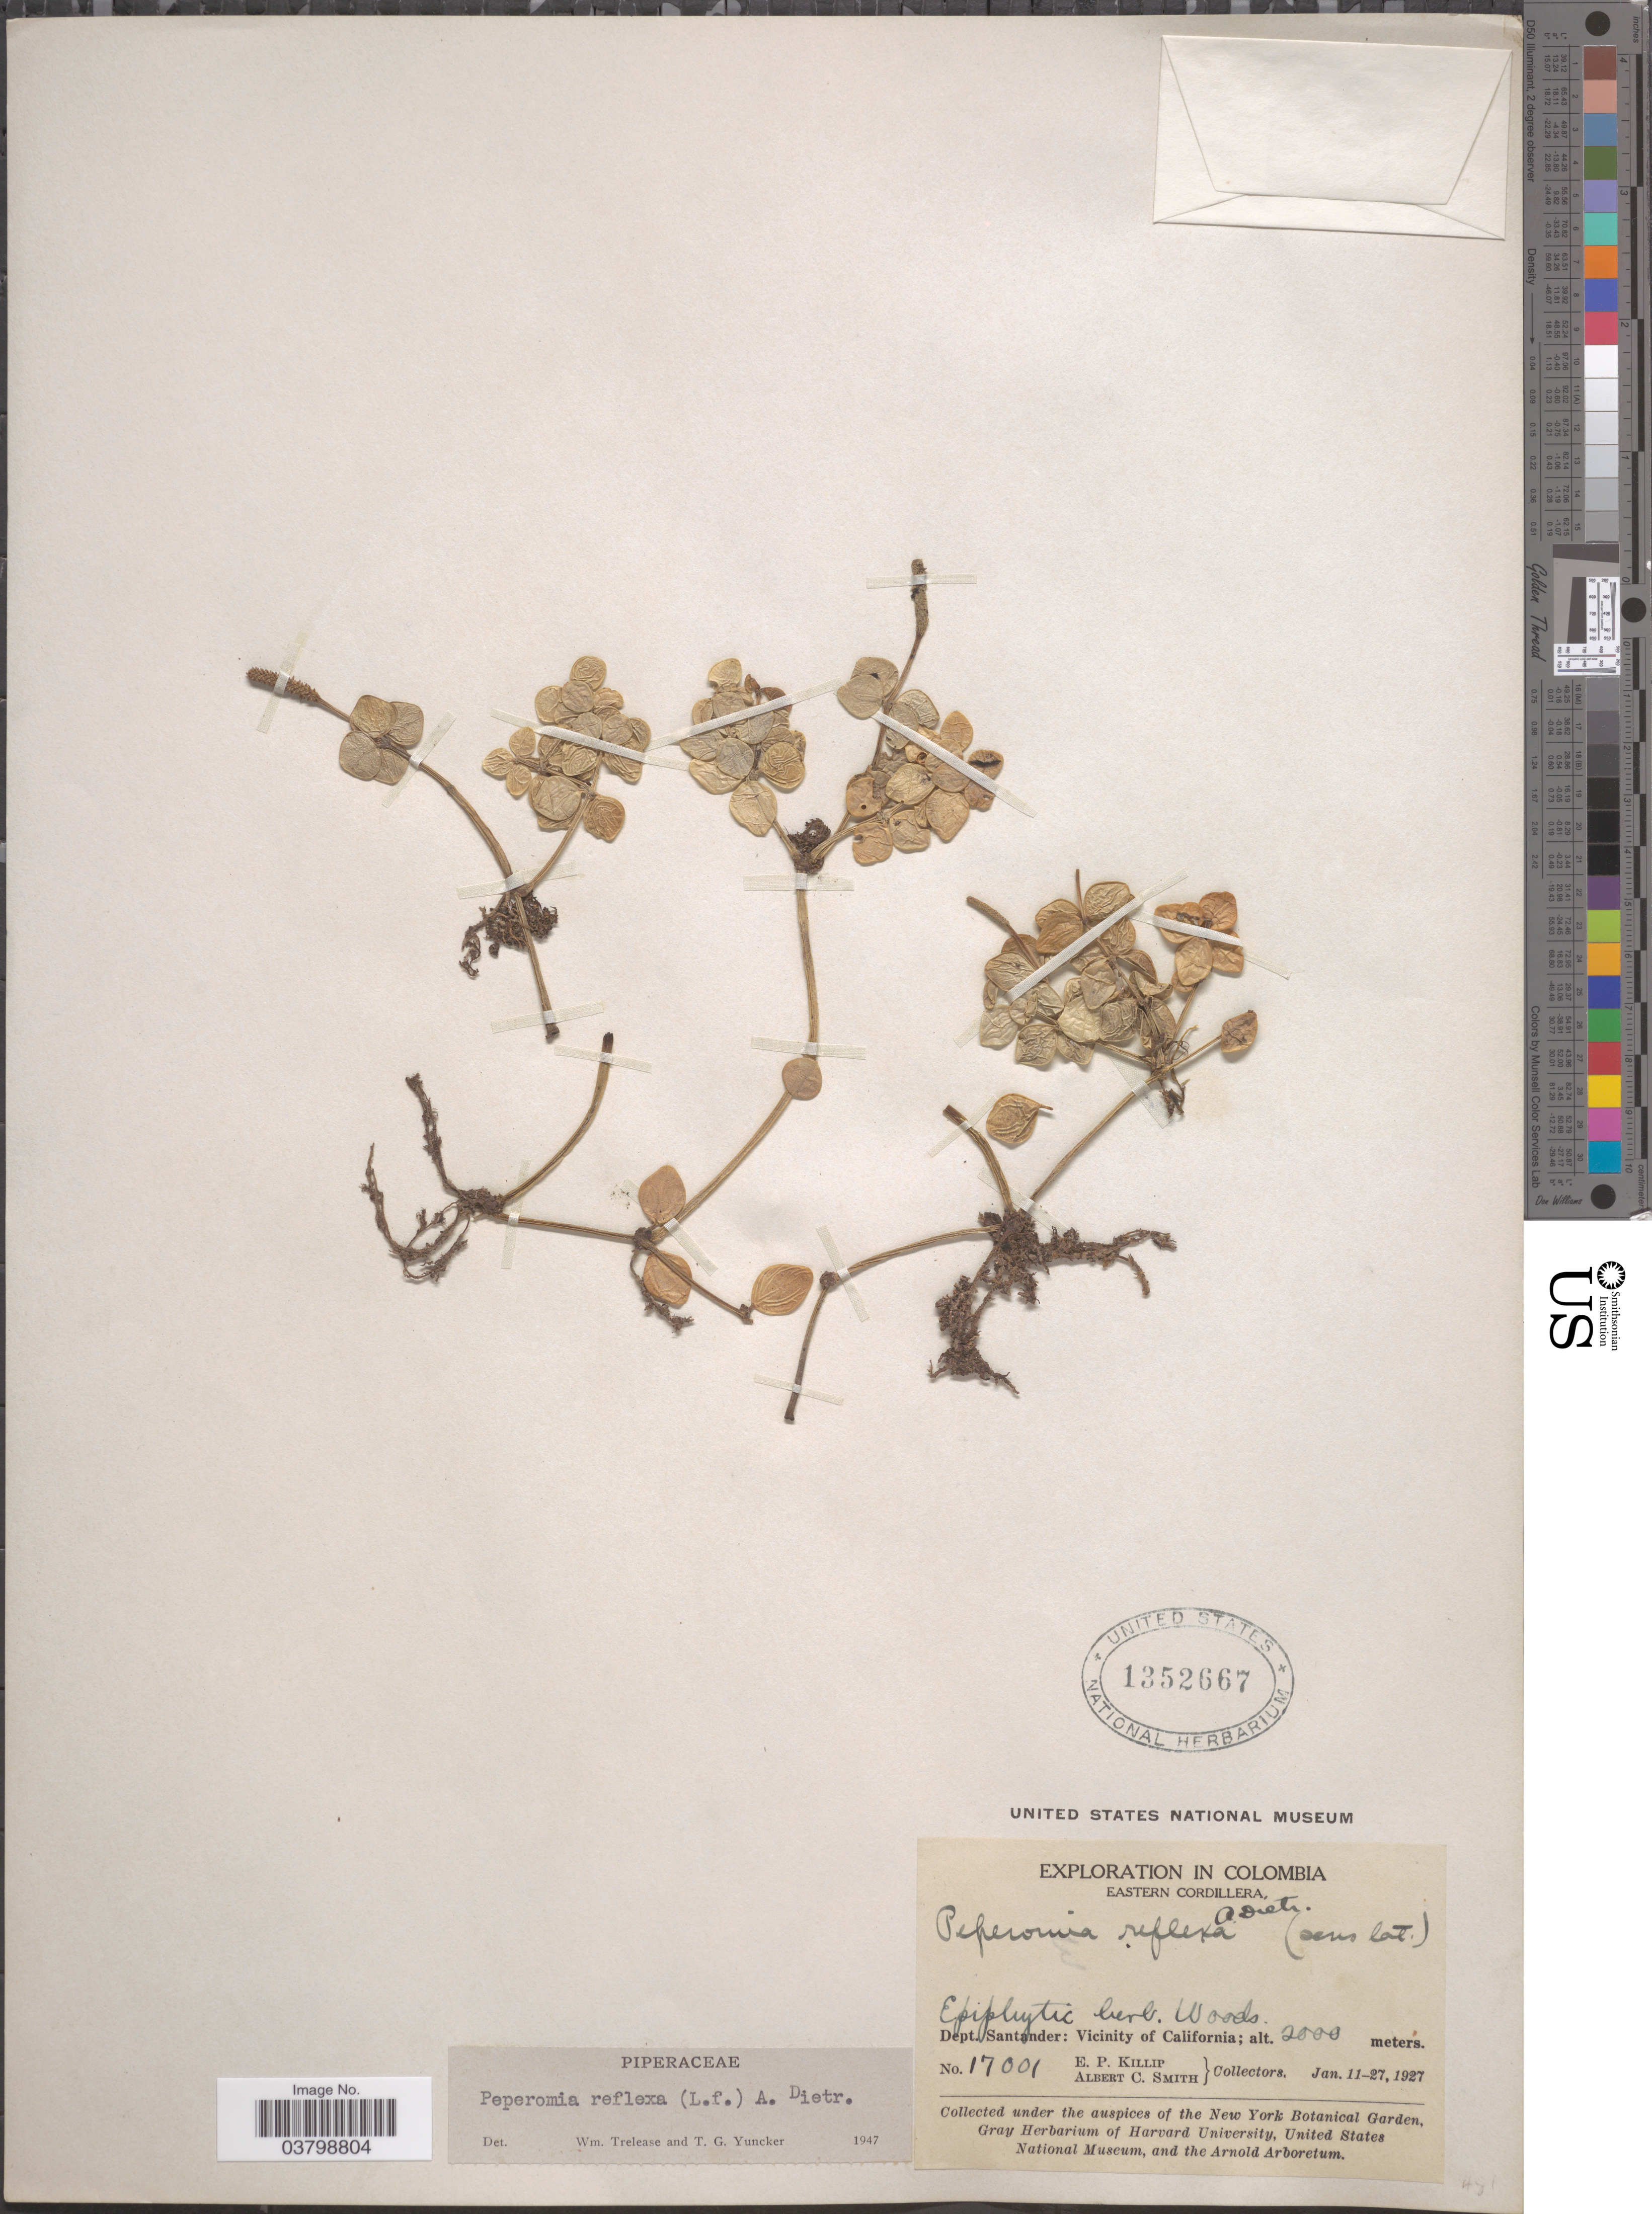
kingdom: Plantae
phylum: Tracheophyta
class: Magnoliopsida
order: Piperales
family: Piperaceae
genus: Peperomia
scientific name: Peperomia tetraphylla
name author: (G. Forst.) Hook. & Arn.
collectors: E. P. Killip & A. C. Smith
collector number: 17001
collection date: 1927-01-11/1927-01-27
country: Colombia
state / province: Santander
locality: Eastern Cordillera. Dept. Santander: Vicinity of California.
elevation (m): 2000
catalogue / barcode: US 1352667